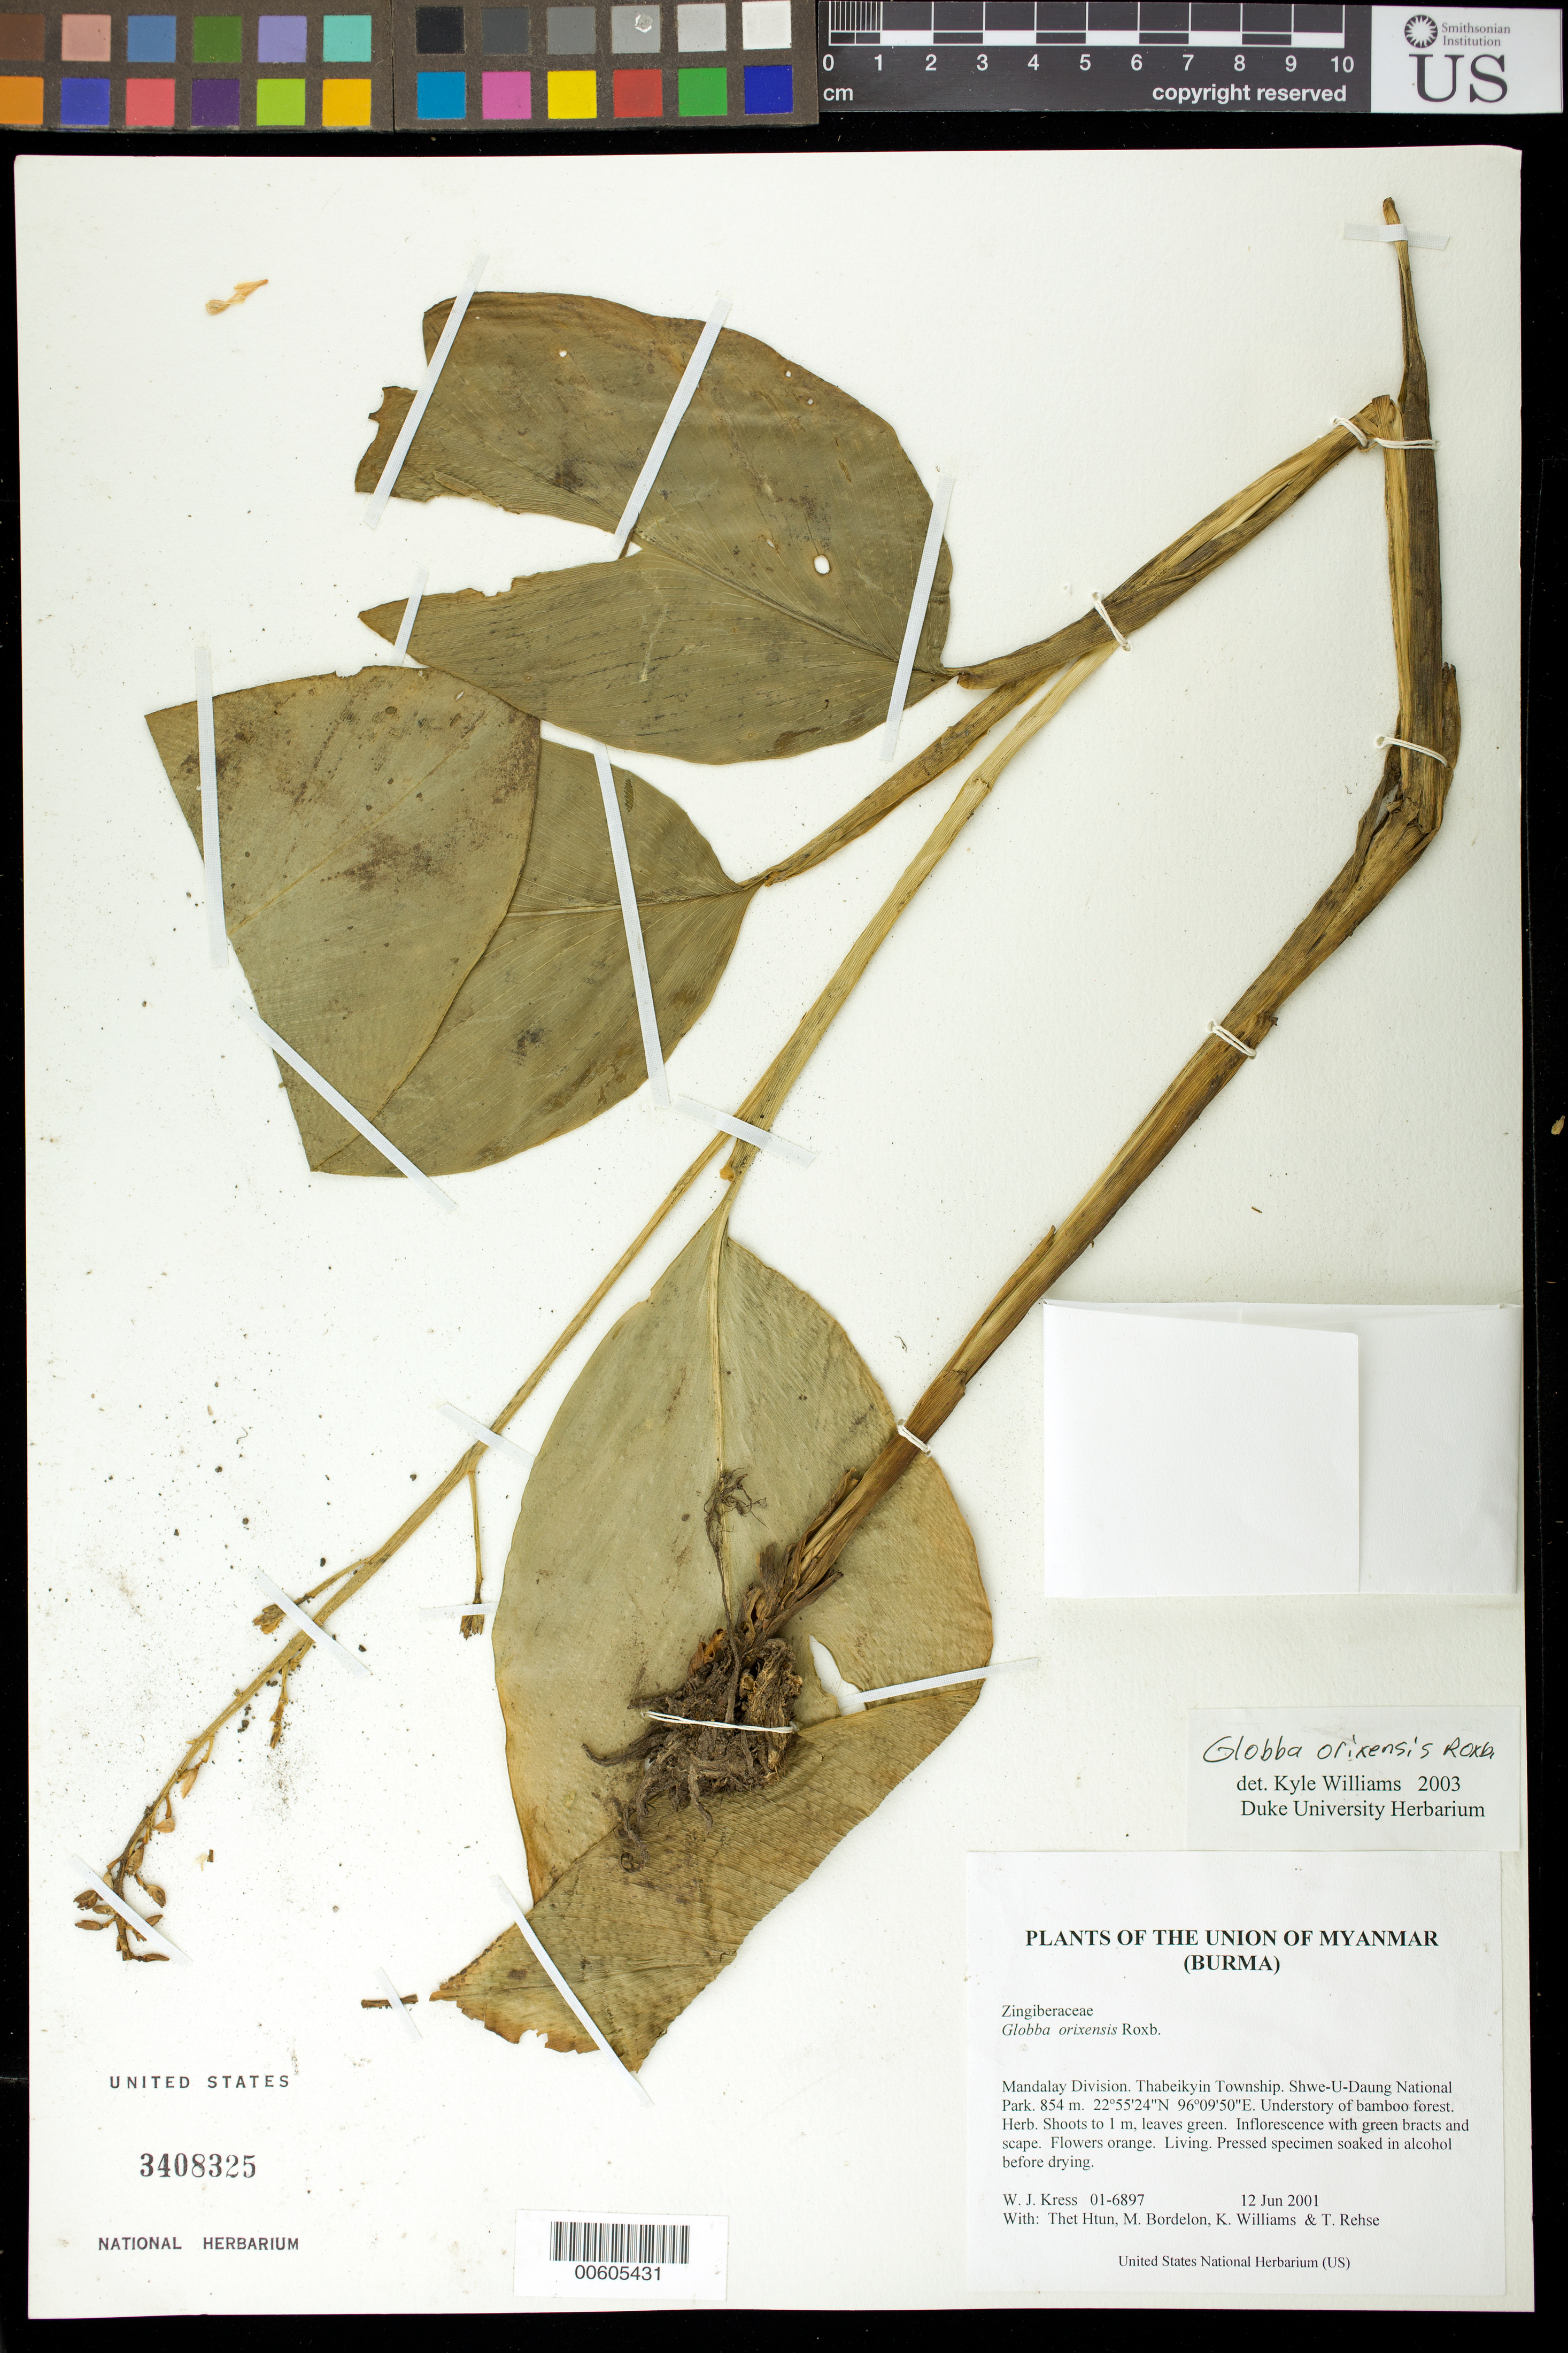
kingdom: Plantae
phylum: Tracheophyta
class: Liliopsida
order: Zingiberales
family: Zingiberaceae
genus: Globba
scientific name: Globba orixensis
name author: Roxb.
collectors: W. J. Kress, Thet Htun, M. Bordelon, K. J. Williams & T. Rehse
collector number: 01-6897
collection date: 2001-06-12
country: Myanmar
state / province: Mandalay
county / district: Thabeikyin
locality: Shwe-U-Daung National Park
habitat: Understory of bamboo forest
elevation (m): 854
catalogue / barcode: US 3408325